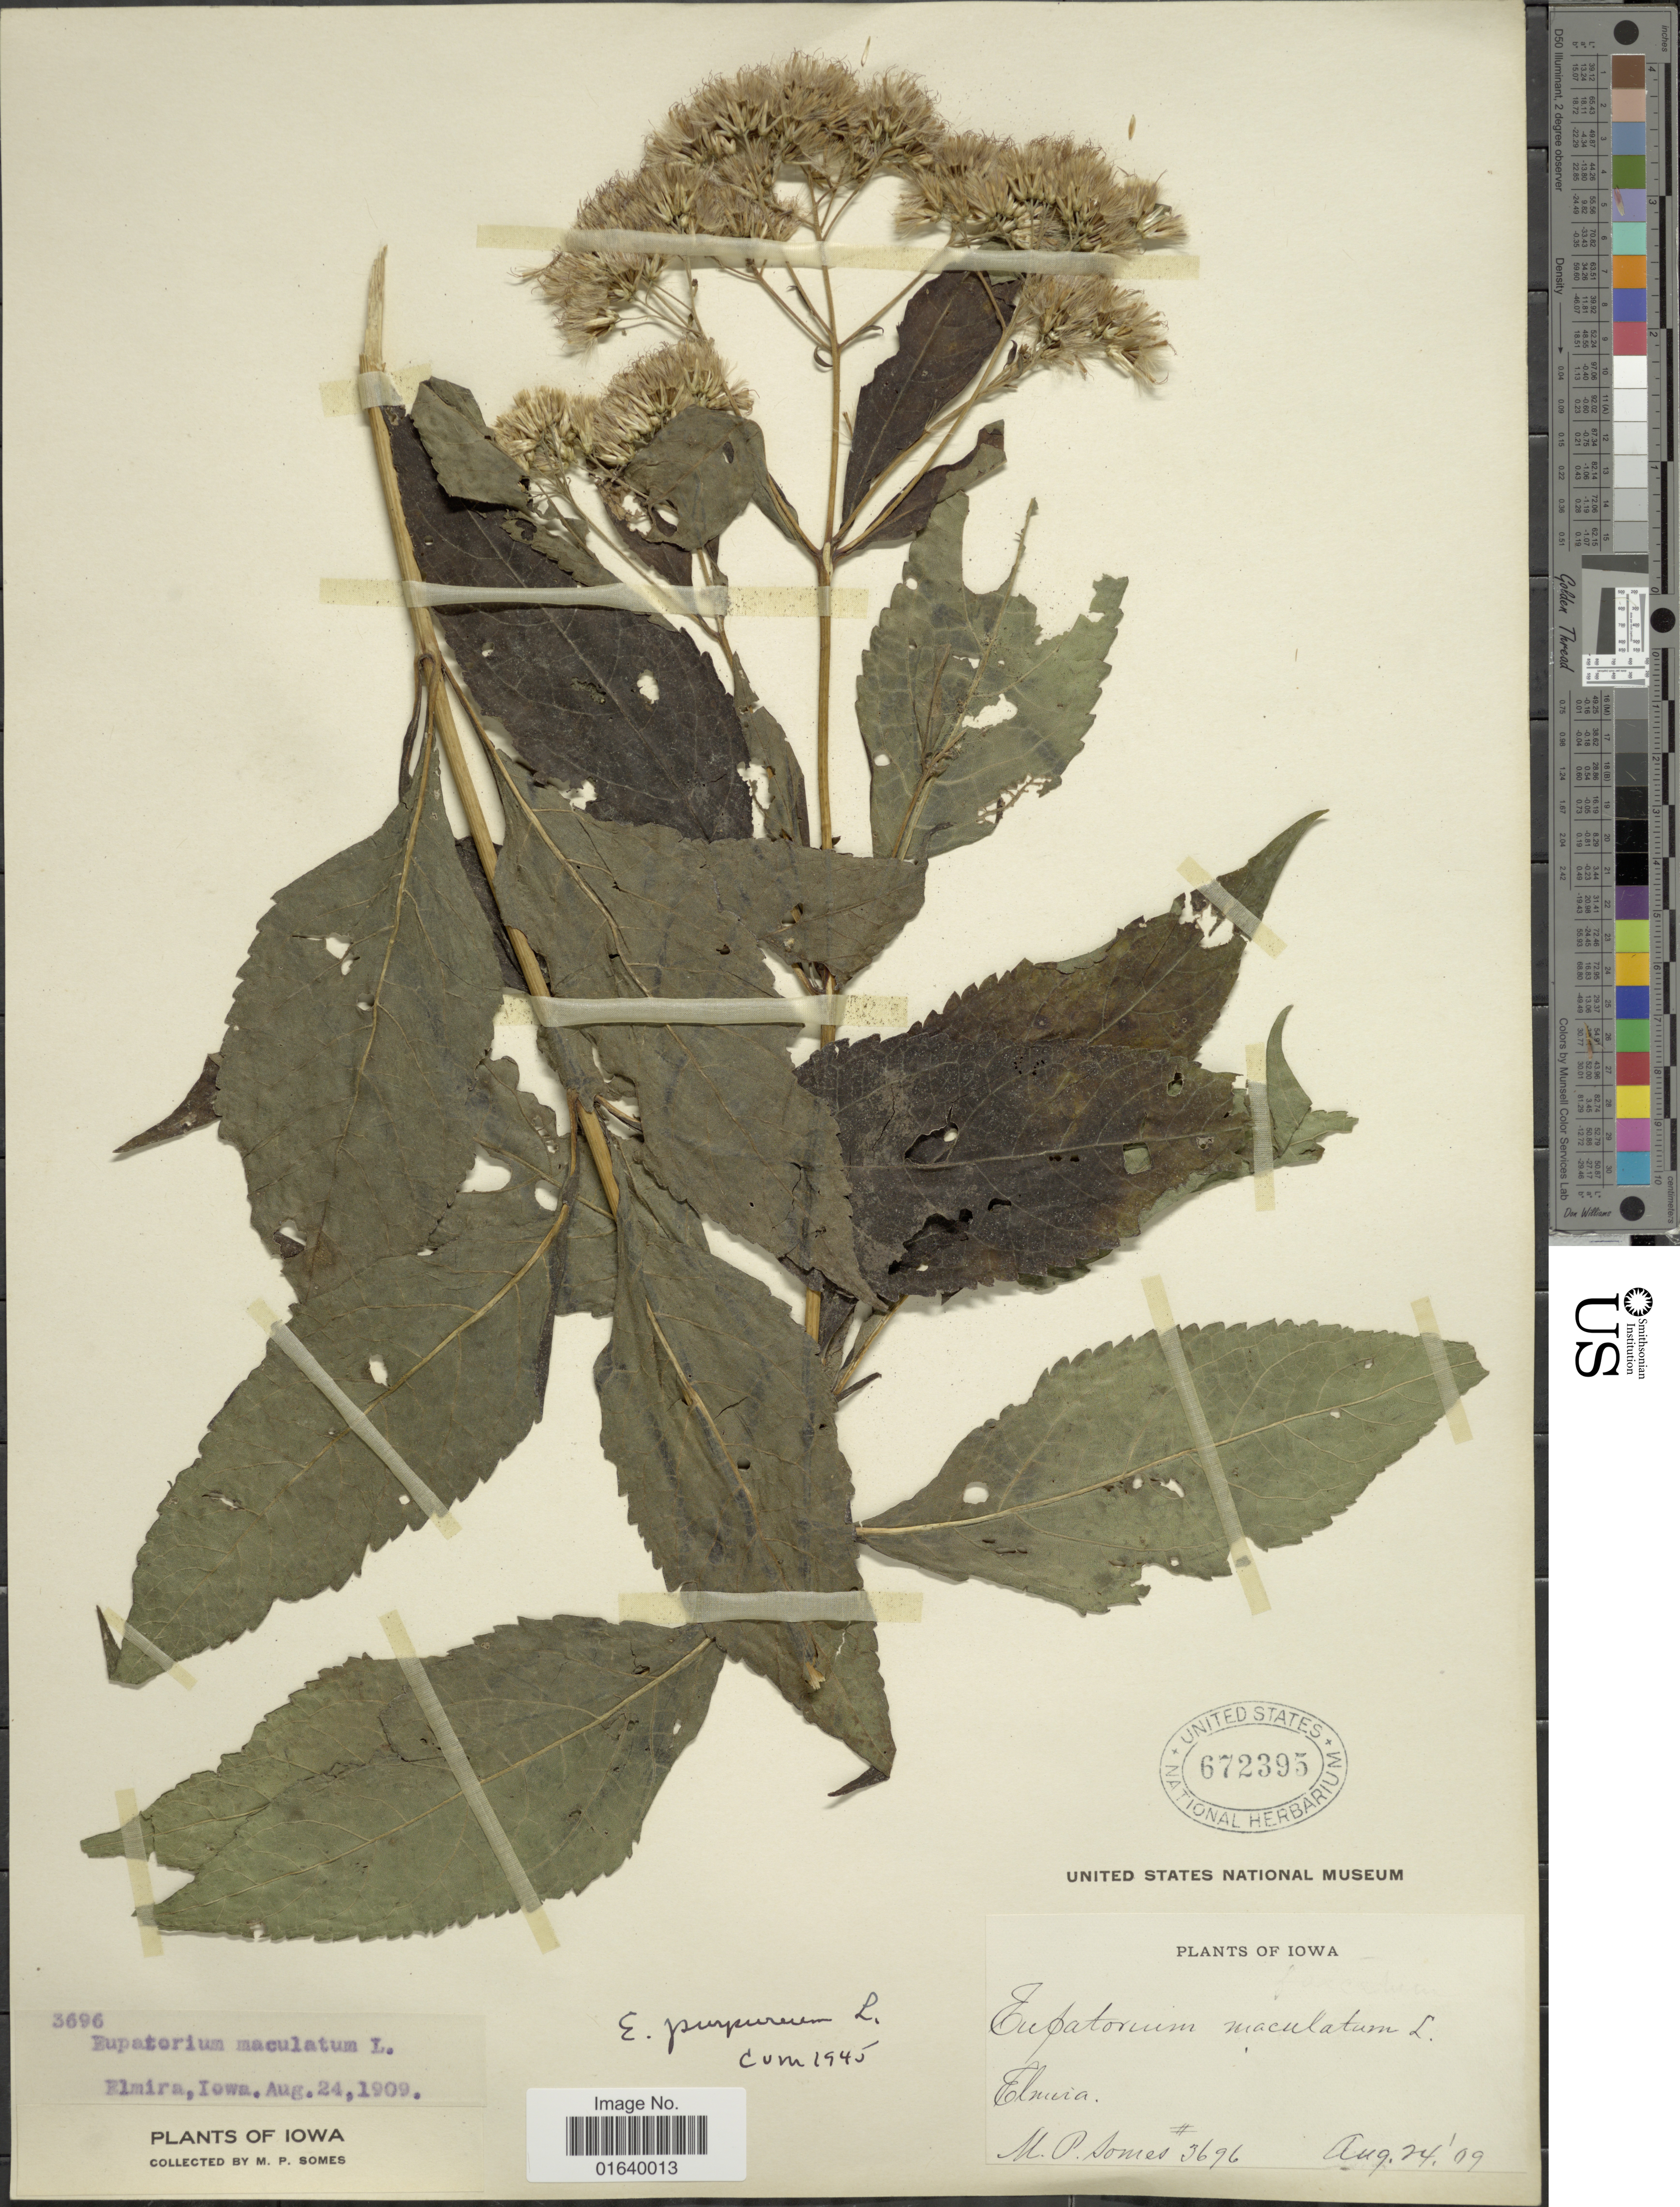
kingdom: Plantae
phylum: Tracheophyta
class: Magnoliopsida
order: Asterales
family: Asteraceae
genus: Eupatorium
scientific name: Eupatorium purpureum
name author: (L.) E.E. Lamont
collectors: M. Somes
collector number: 3696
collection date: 1909-08-24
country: United States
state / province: Iowa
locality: Elmira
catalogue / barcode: US 672395